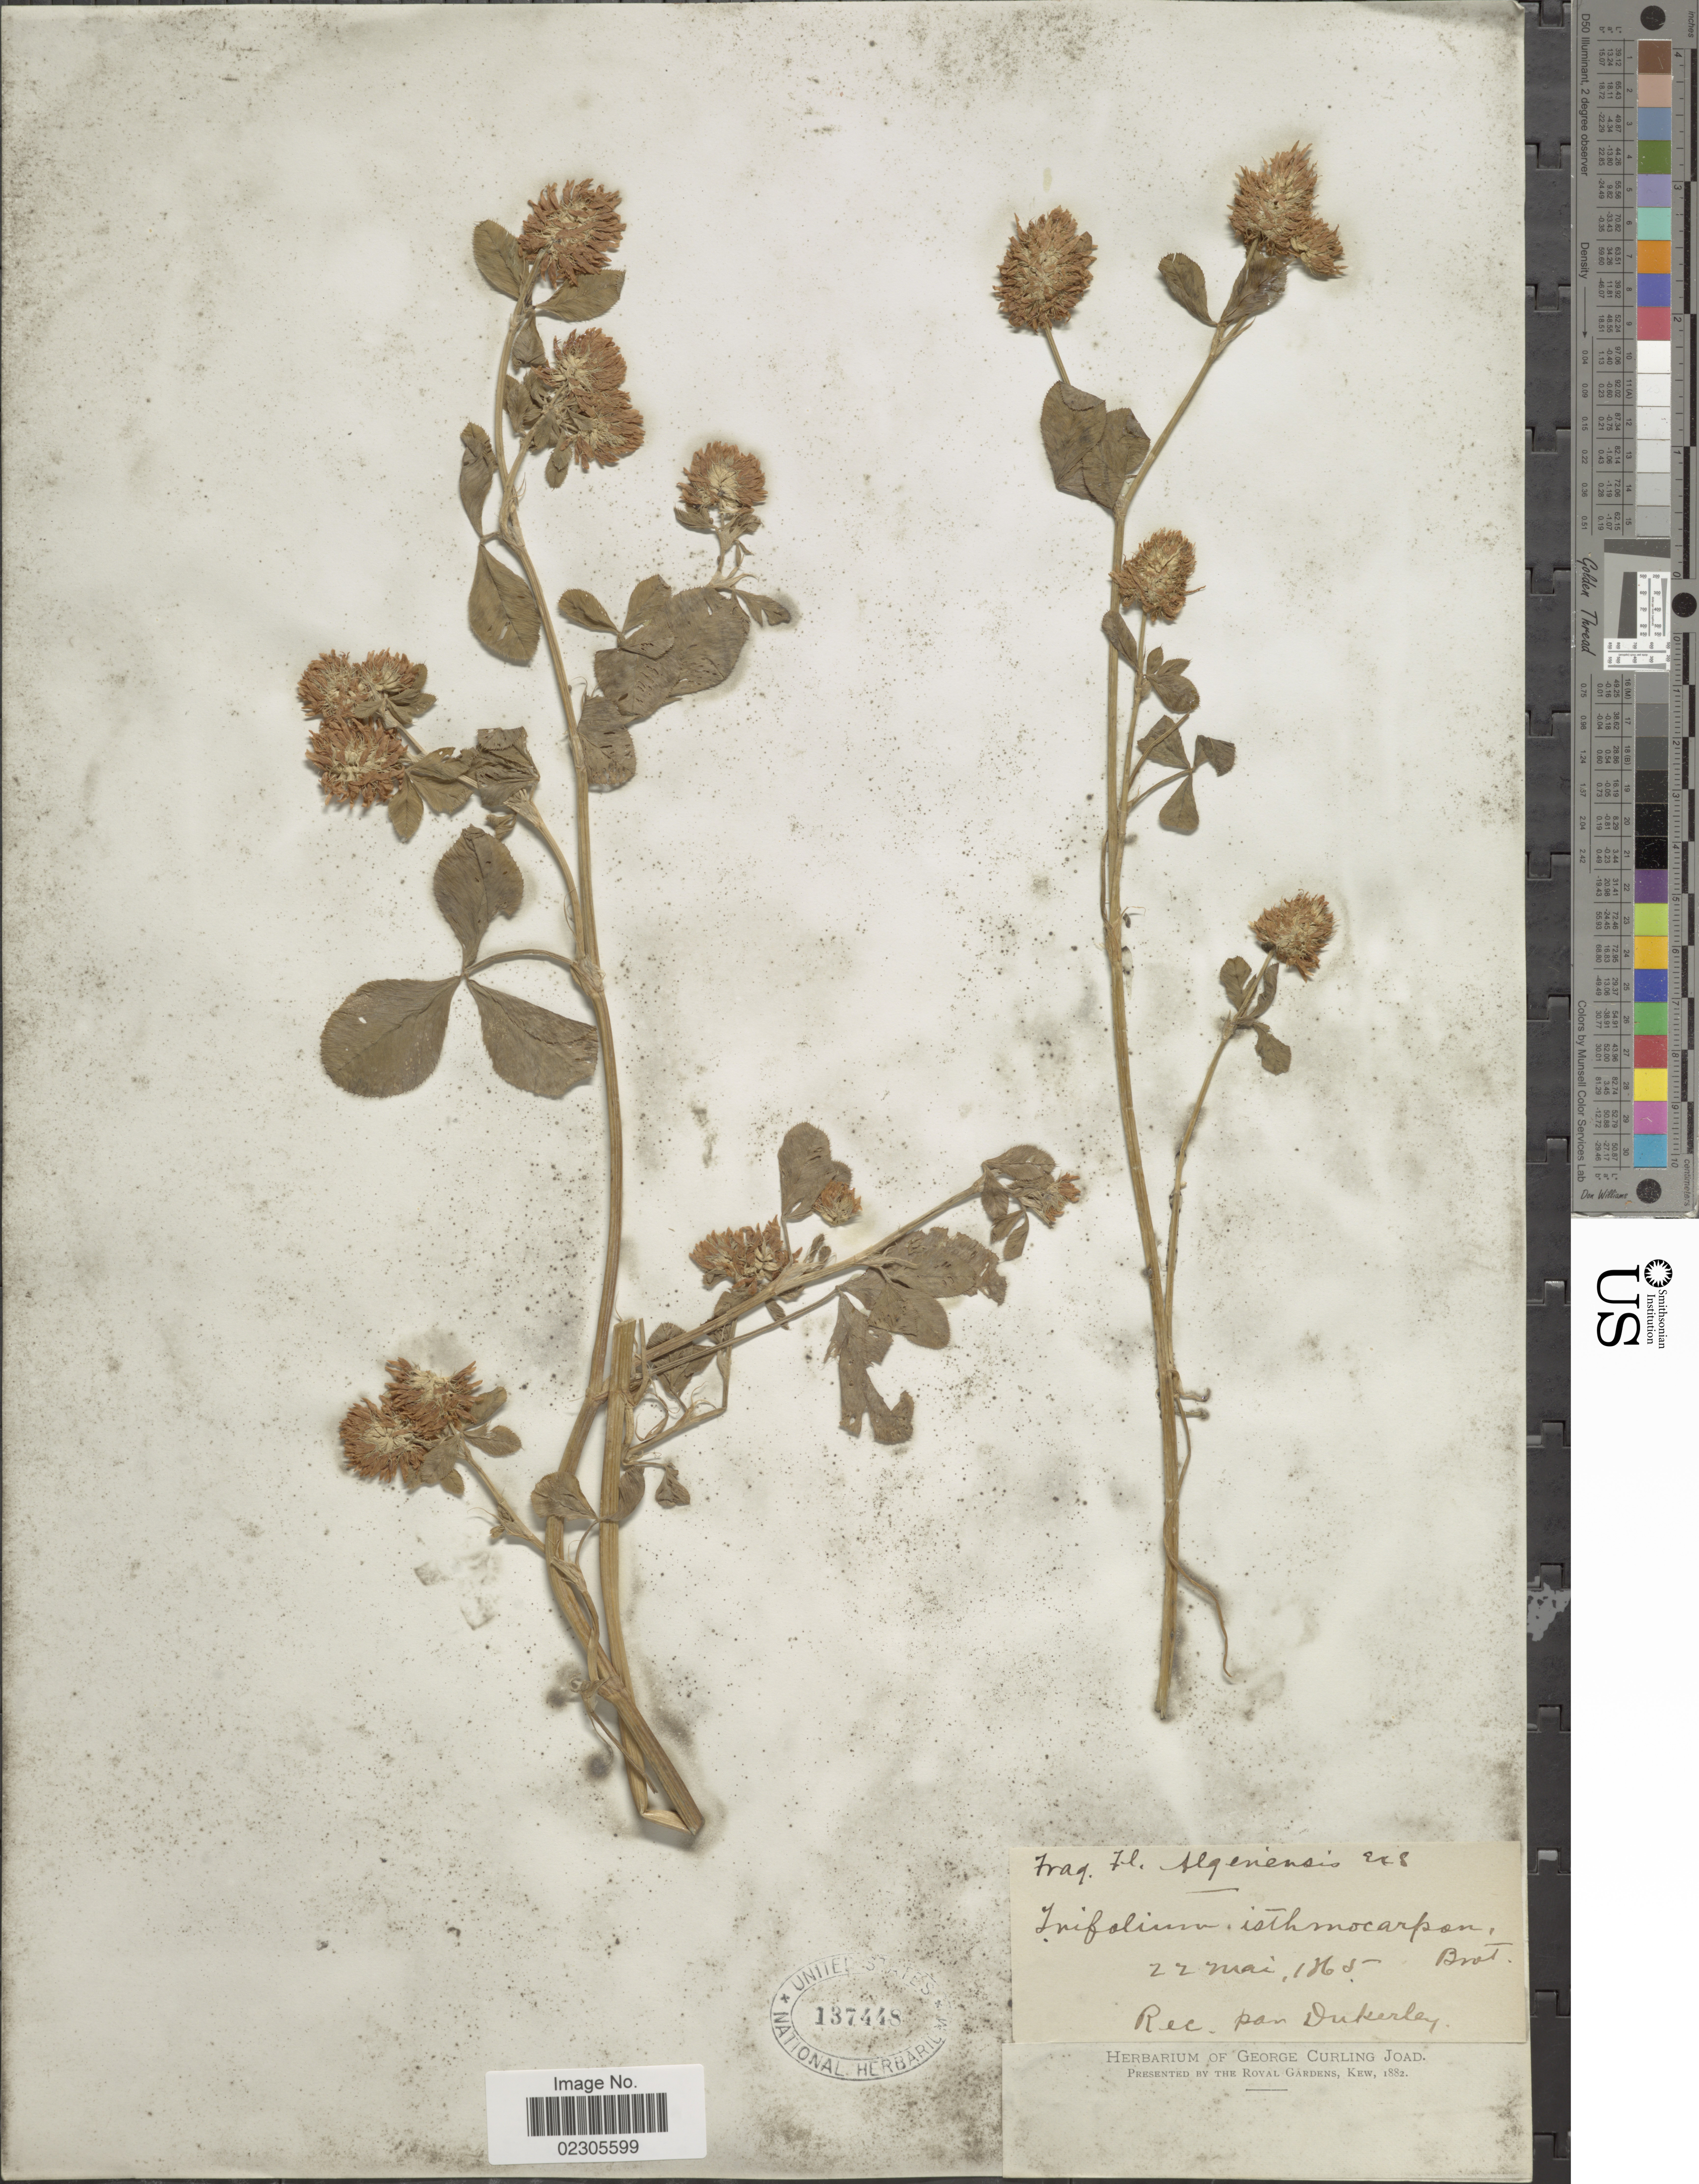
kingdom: Plantae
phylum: Tracheophyta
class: Magnoliopsida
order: Fabales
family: Fabaceae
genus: Trifolium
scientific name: Trifolium isthmocarpum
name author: Brot.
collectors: ex herb. George Curling Joad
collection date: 1865-05-22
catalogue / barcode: US 137448